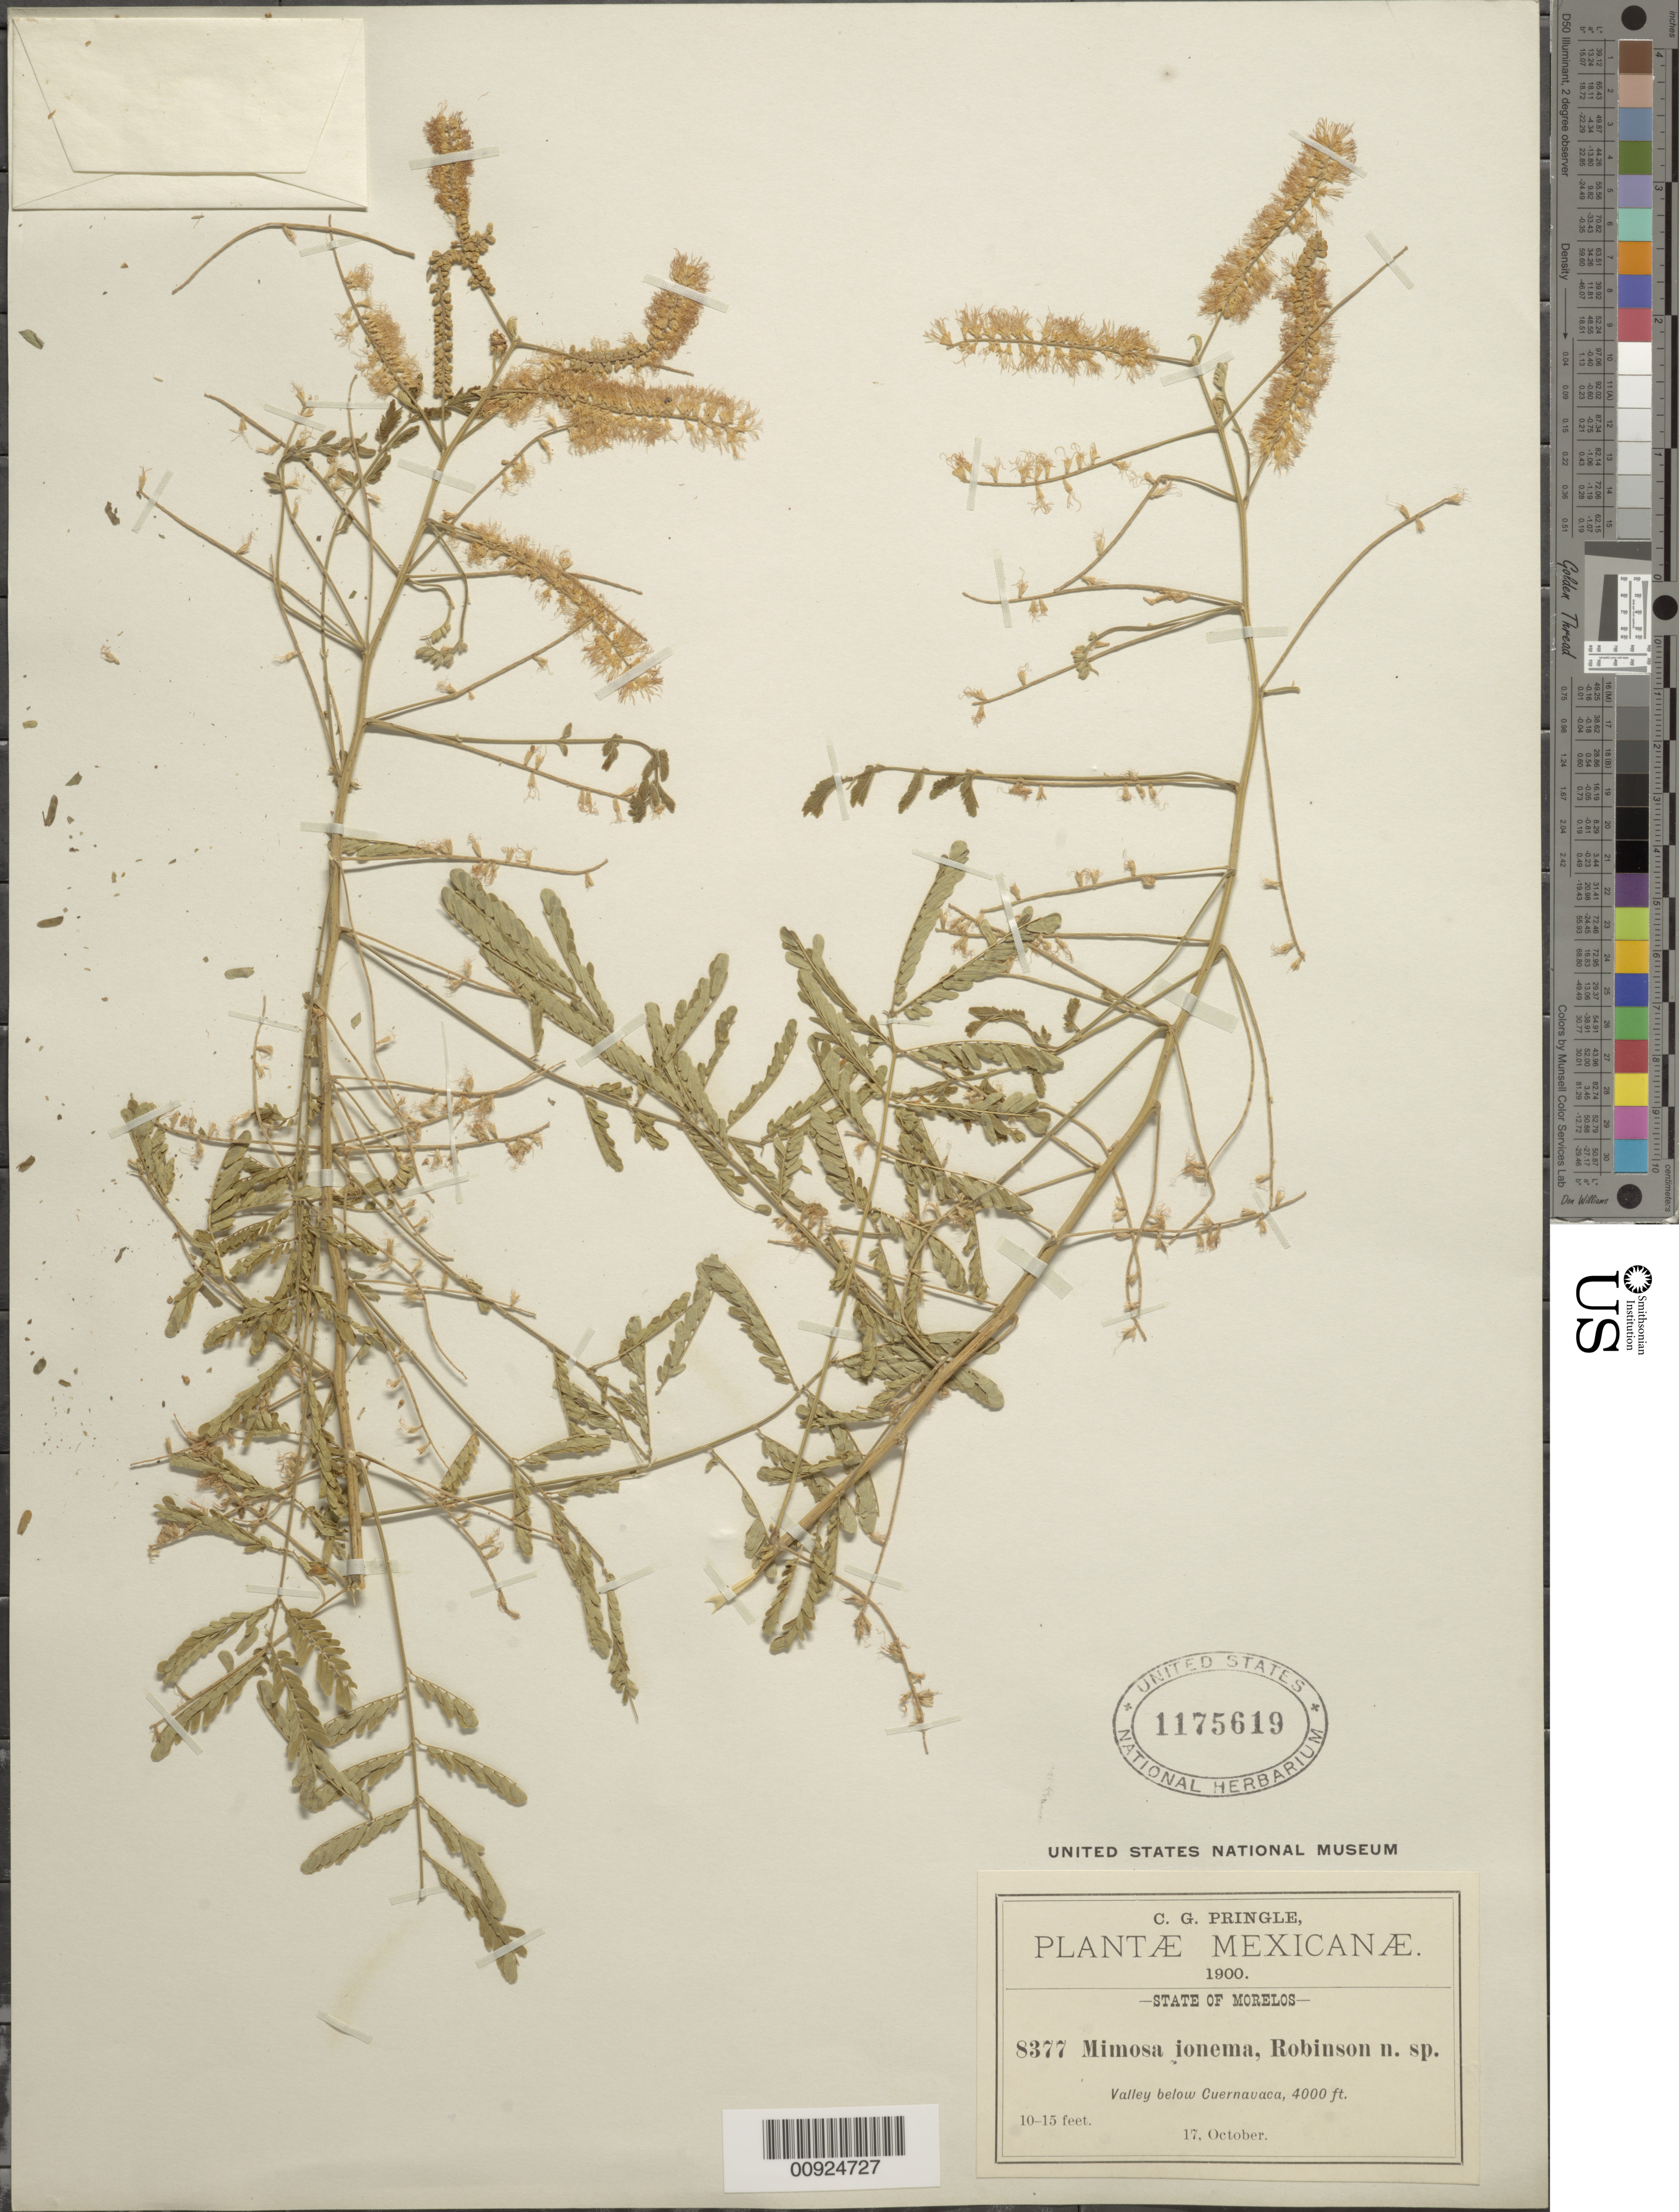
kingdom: Plantae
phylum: Tracheophyta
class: Magnoliopsida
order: Fabales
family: Fabaceae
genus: Mimosa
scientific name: Mimosa ionema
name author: B.L. Rob.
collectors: C. G. Pringle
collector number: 8377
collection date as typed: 17 Oct 1900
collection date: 1900-10-17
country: Mexico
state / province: Morelos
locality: Valley below Cuernavaca, State of Morelos.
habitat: Valley.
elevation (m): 1219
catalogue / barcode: US 1175619